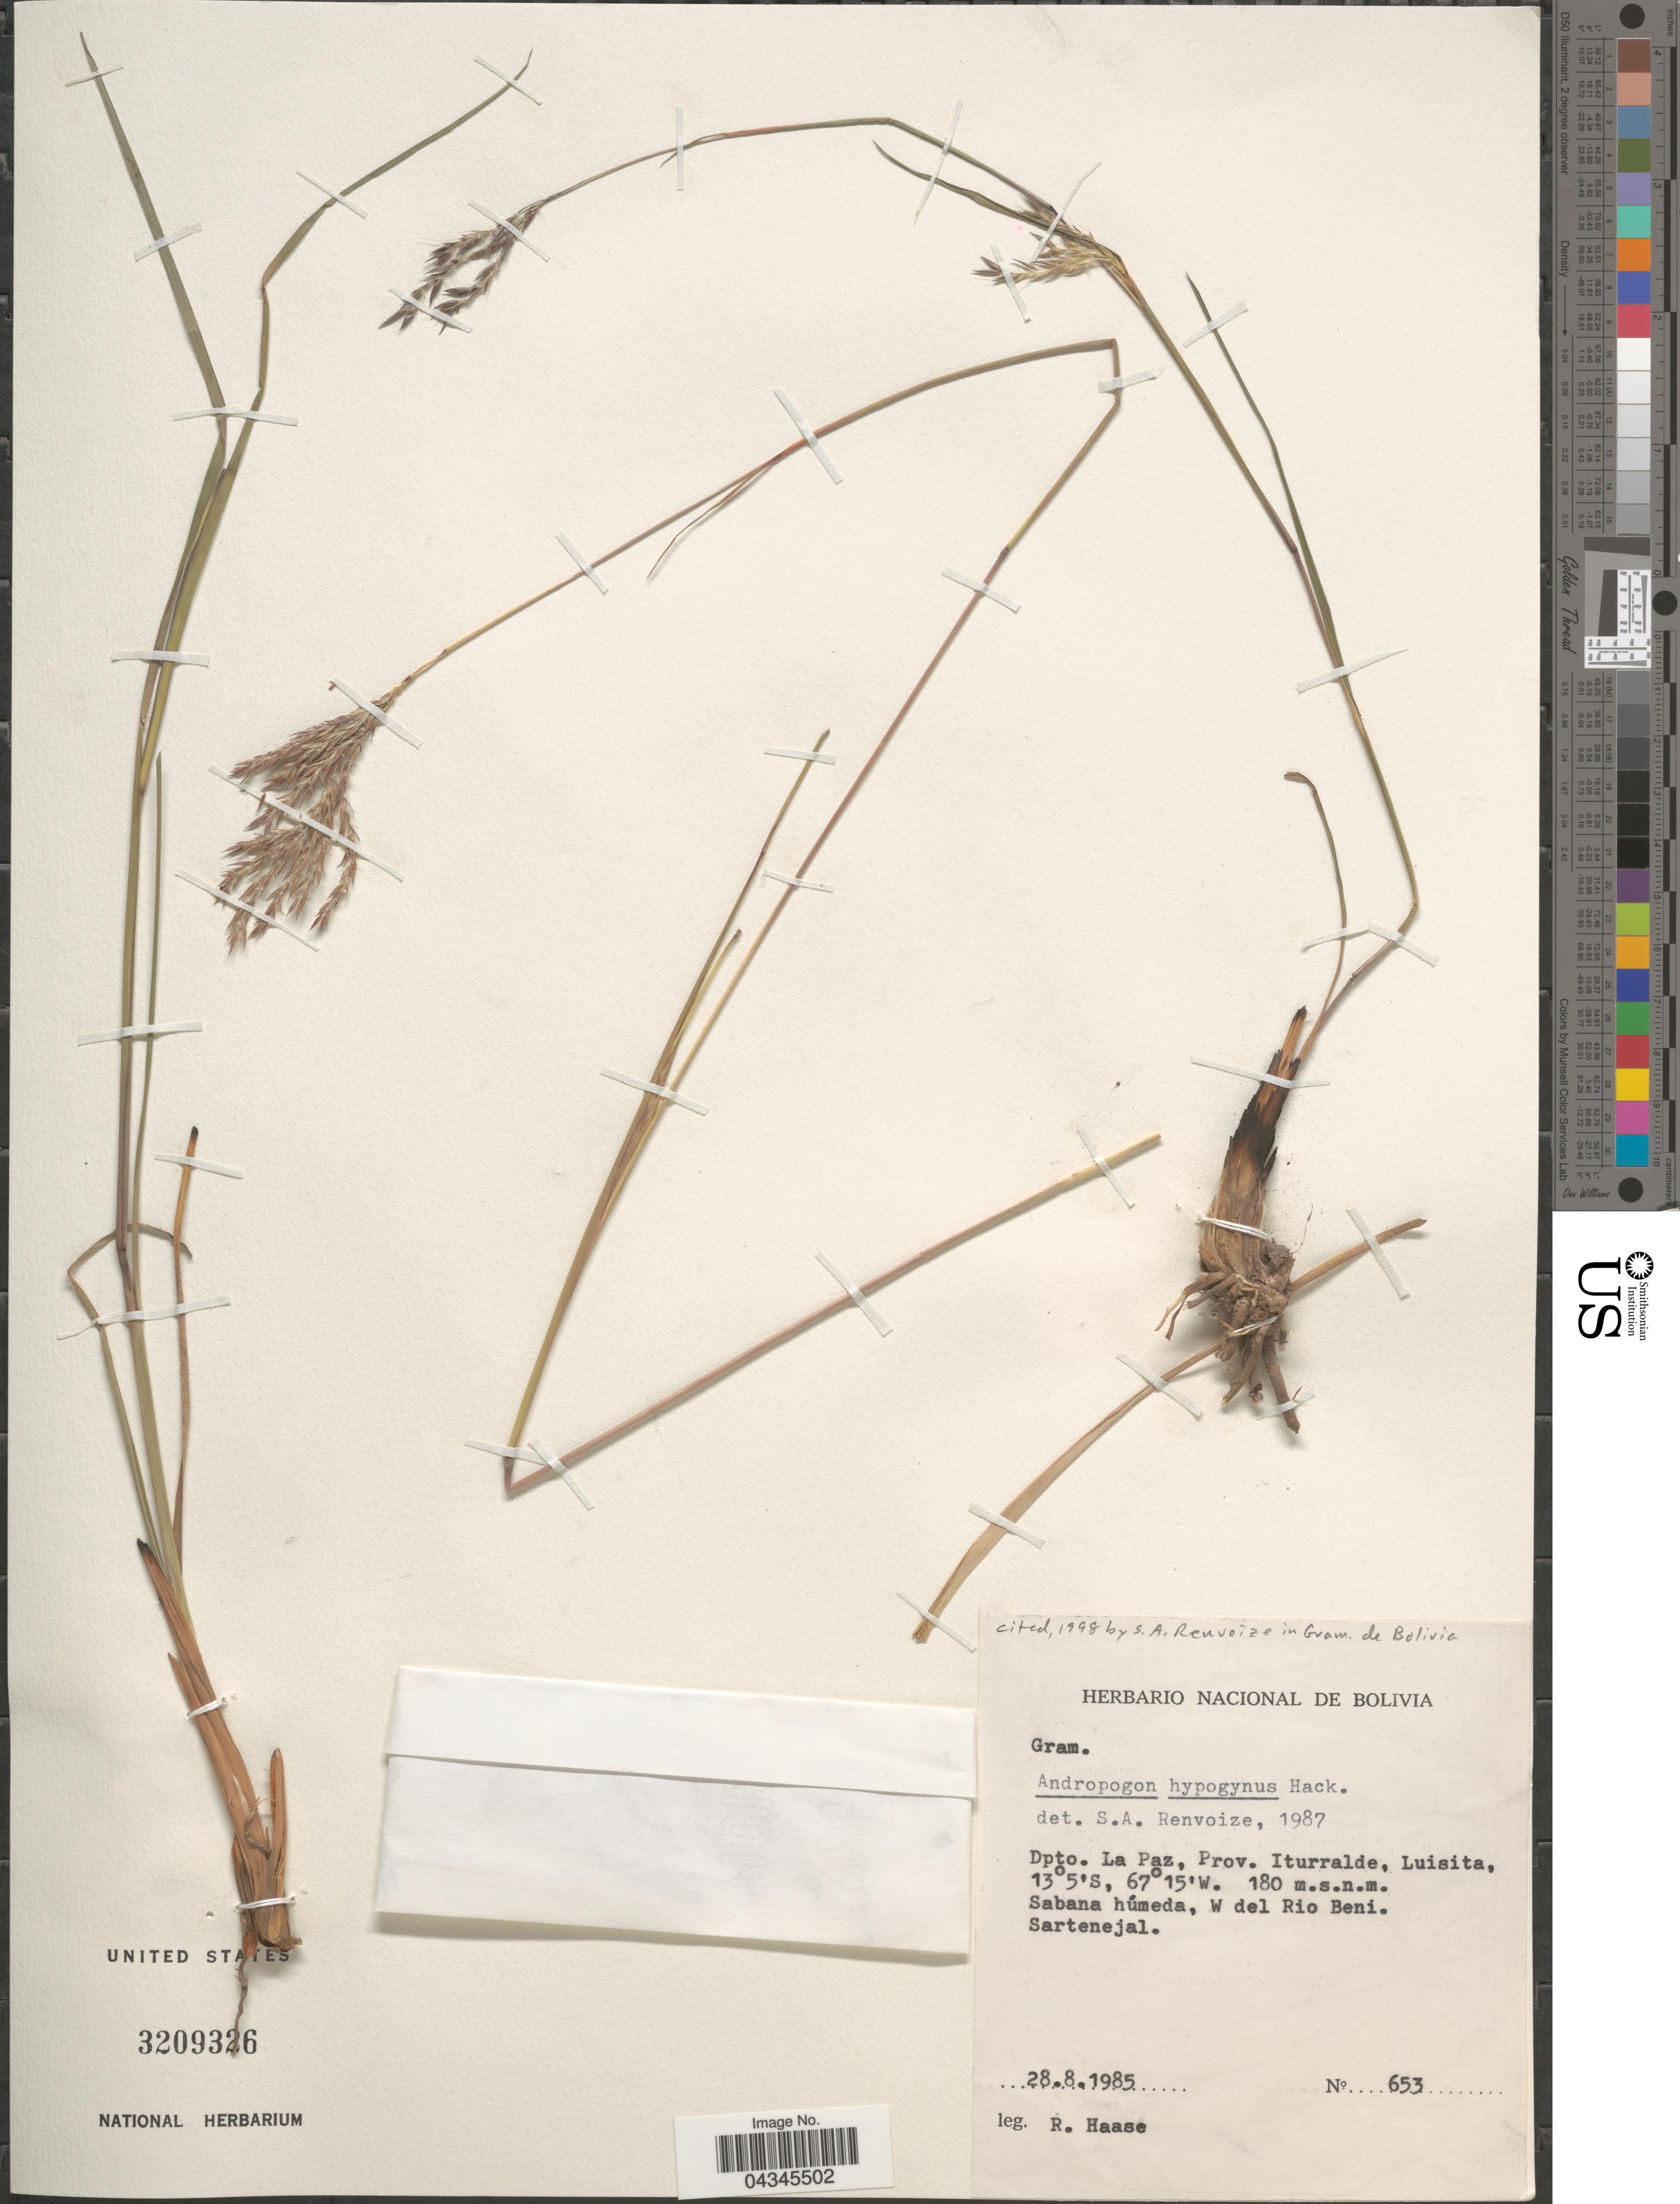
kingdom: Plantae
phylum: Tracheophyta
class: Liliopsida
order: Poales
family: Poaceae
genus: Andropogon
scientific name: Andropogon hypogynus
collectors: R. Haase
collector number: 653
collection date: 1985-08-28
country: Bolivia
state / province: La Paz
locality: Dpto. La Paz, Prov. Iturralde, Luisita. Sabana húmeda, W del Rio Beni. Sartenejal.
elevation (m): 180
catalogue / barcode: US 3209326